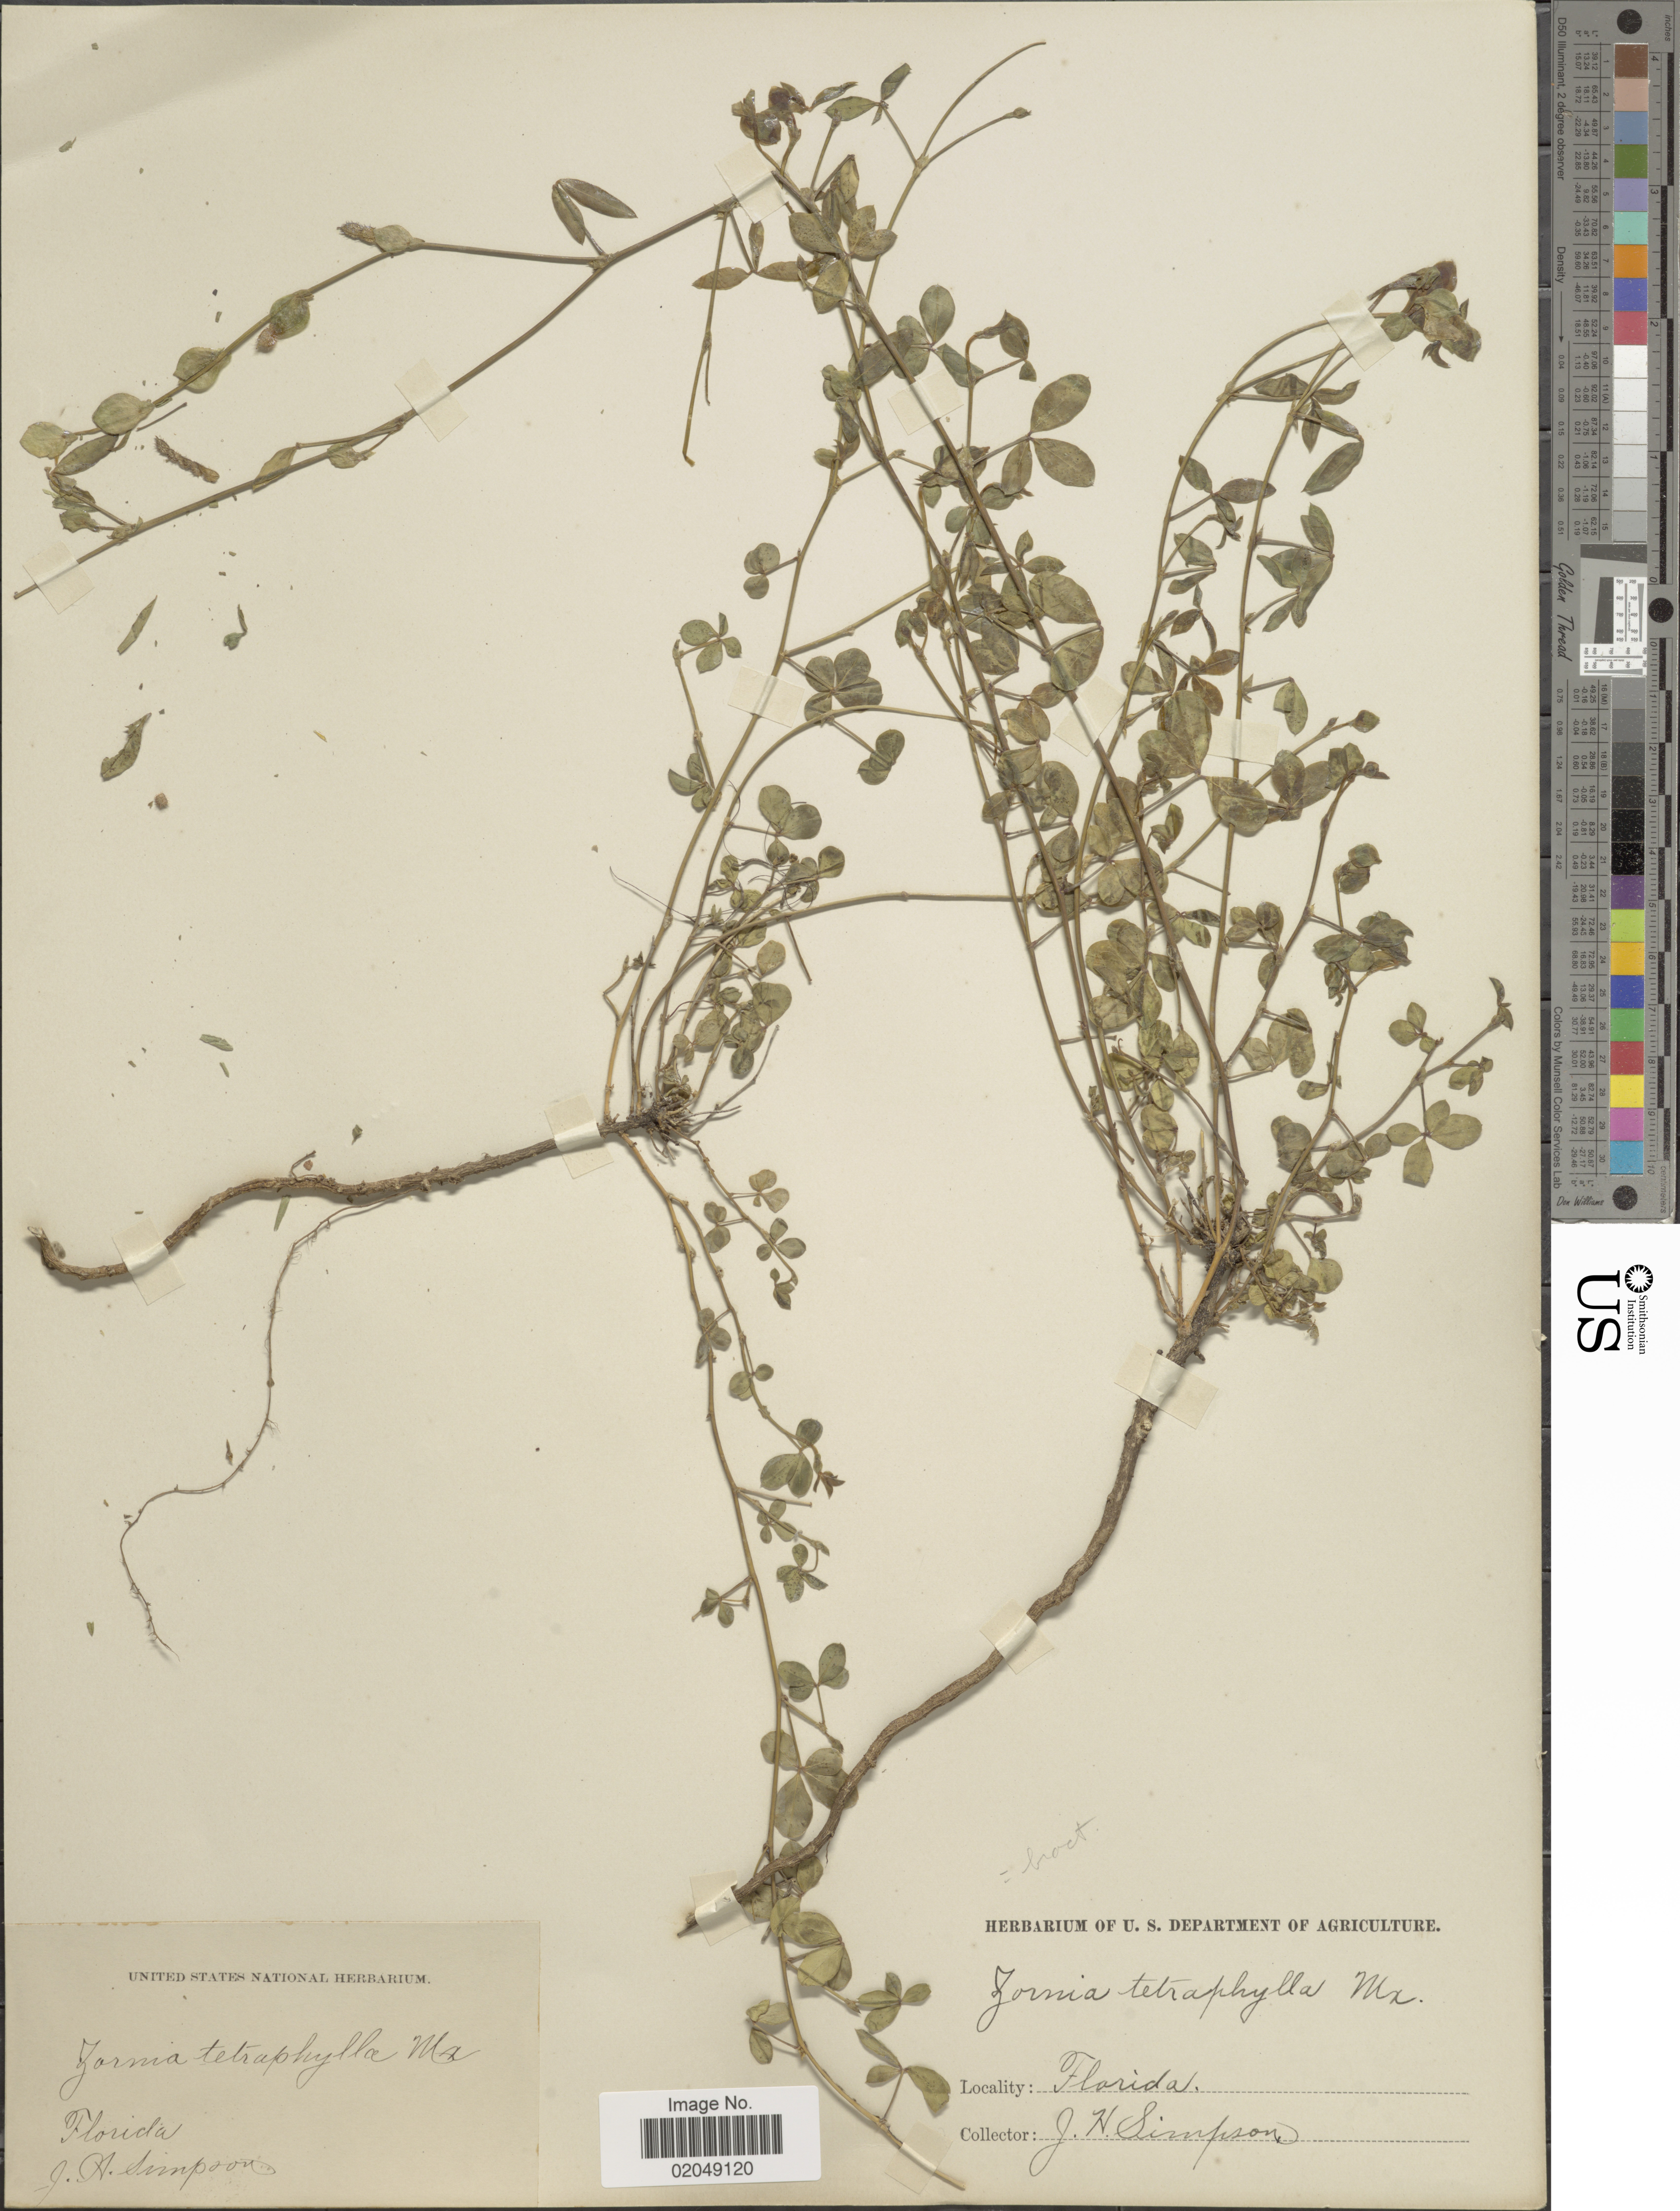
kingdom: Plantae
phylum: Tracheophyta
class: Magnoliopsida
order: Fabales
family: Fabaceae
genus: Zornia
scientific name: Zornia bracteata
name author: J.F. Gmel.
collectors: J. H. Simpson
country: United States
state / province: Florida